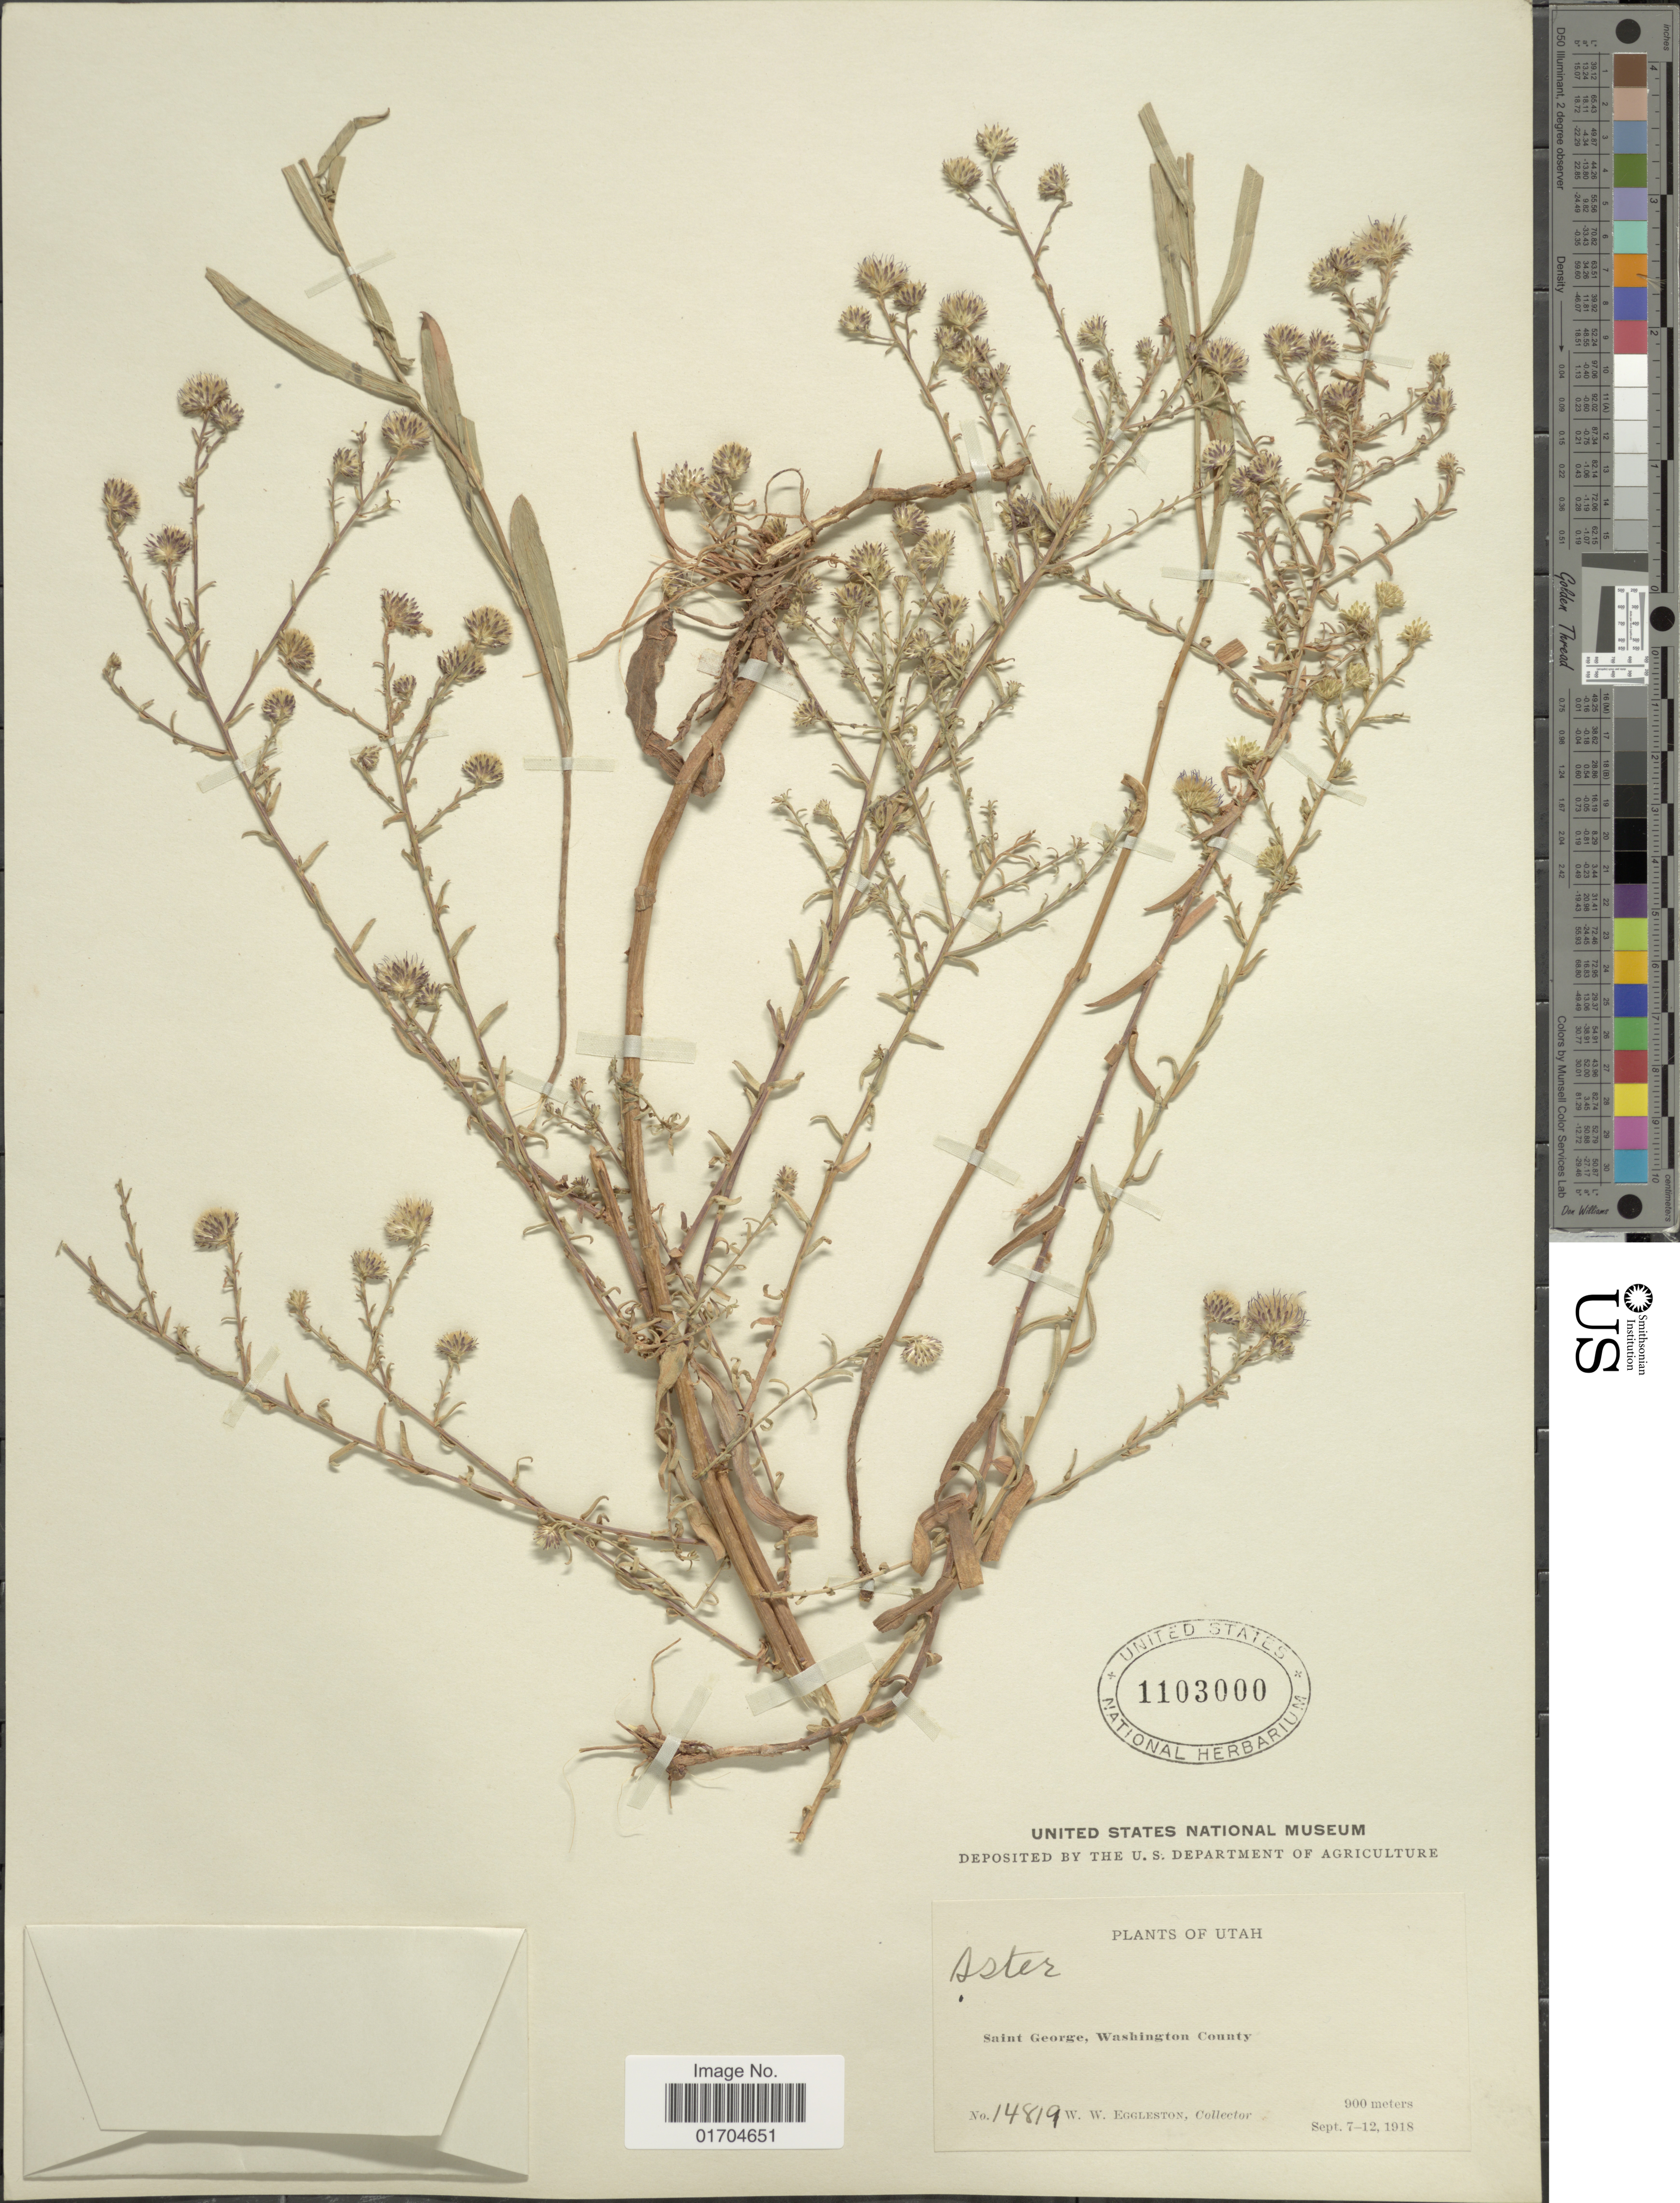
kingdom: Plantae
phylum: Tracheophyta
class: Magnoliopsida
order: Asterales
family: Asteraceae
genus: Symphyotrichum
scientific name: Symphyotrichum sp.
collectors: W. W. Eggleston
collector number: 14819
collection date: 1918-09-07/1918-09-12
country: United States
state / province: Utah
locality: Saint George, Washington County.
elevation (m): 900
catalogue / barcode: US 1103000